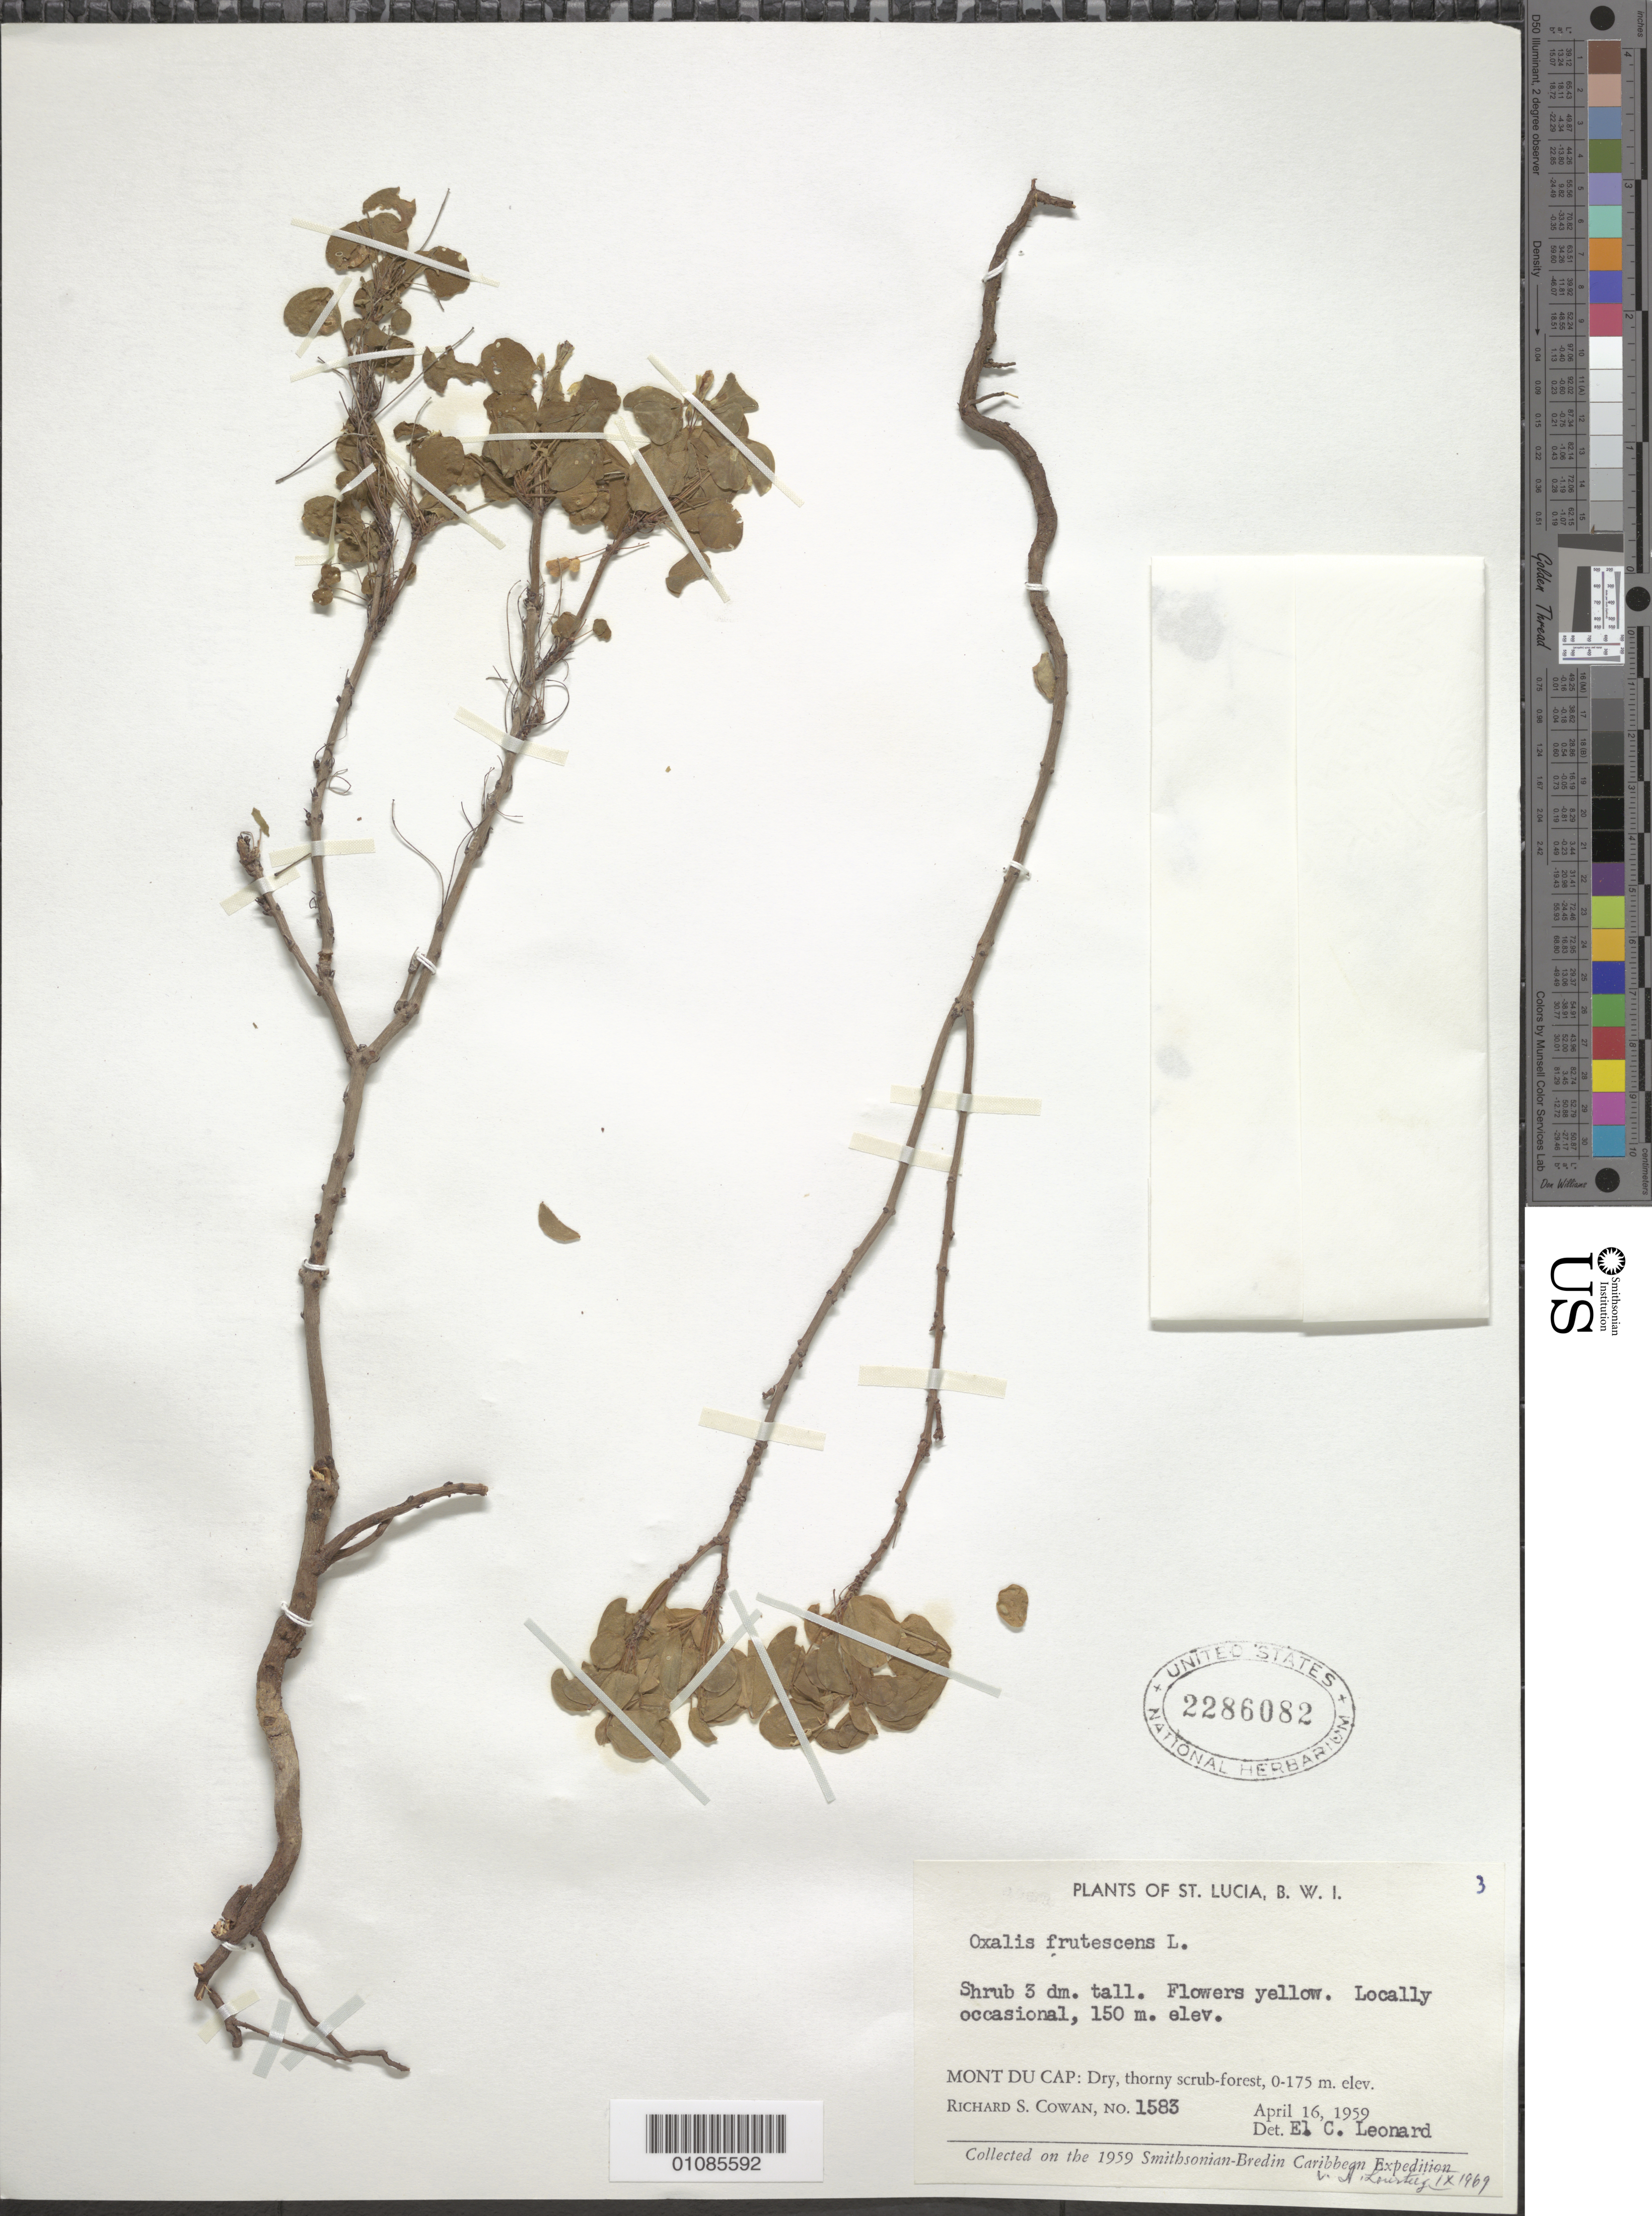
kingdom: Plantae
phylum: Tracheophyta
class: Magnoliopsida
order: Oxalidales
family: Oxalidaceae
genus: Oxalis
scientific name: Oxalis frutescens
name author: L.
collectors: R. S. Cowan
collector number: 1583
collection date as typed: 16 Apr 1959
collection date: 1959-04-16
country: St. Lucia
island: St. Lucia I.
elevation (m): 0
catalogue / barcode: US 2286082